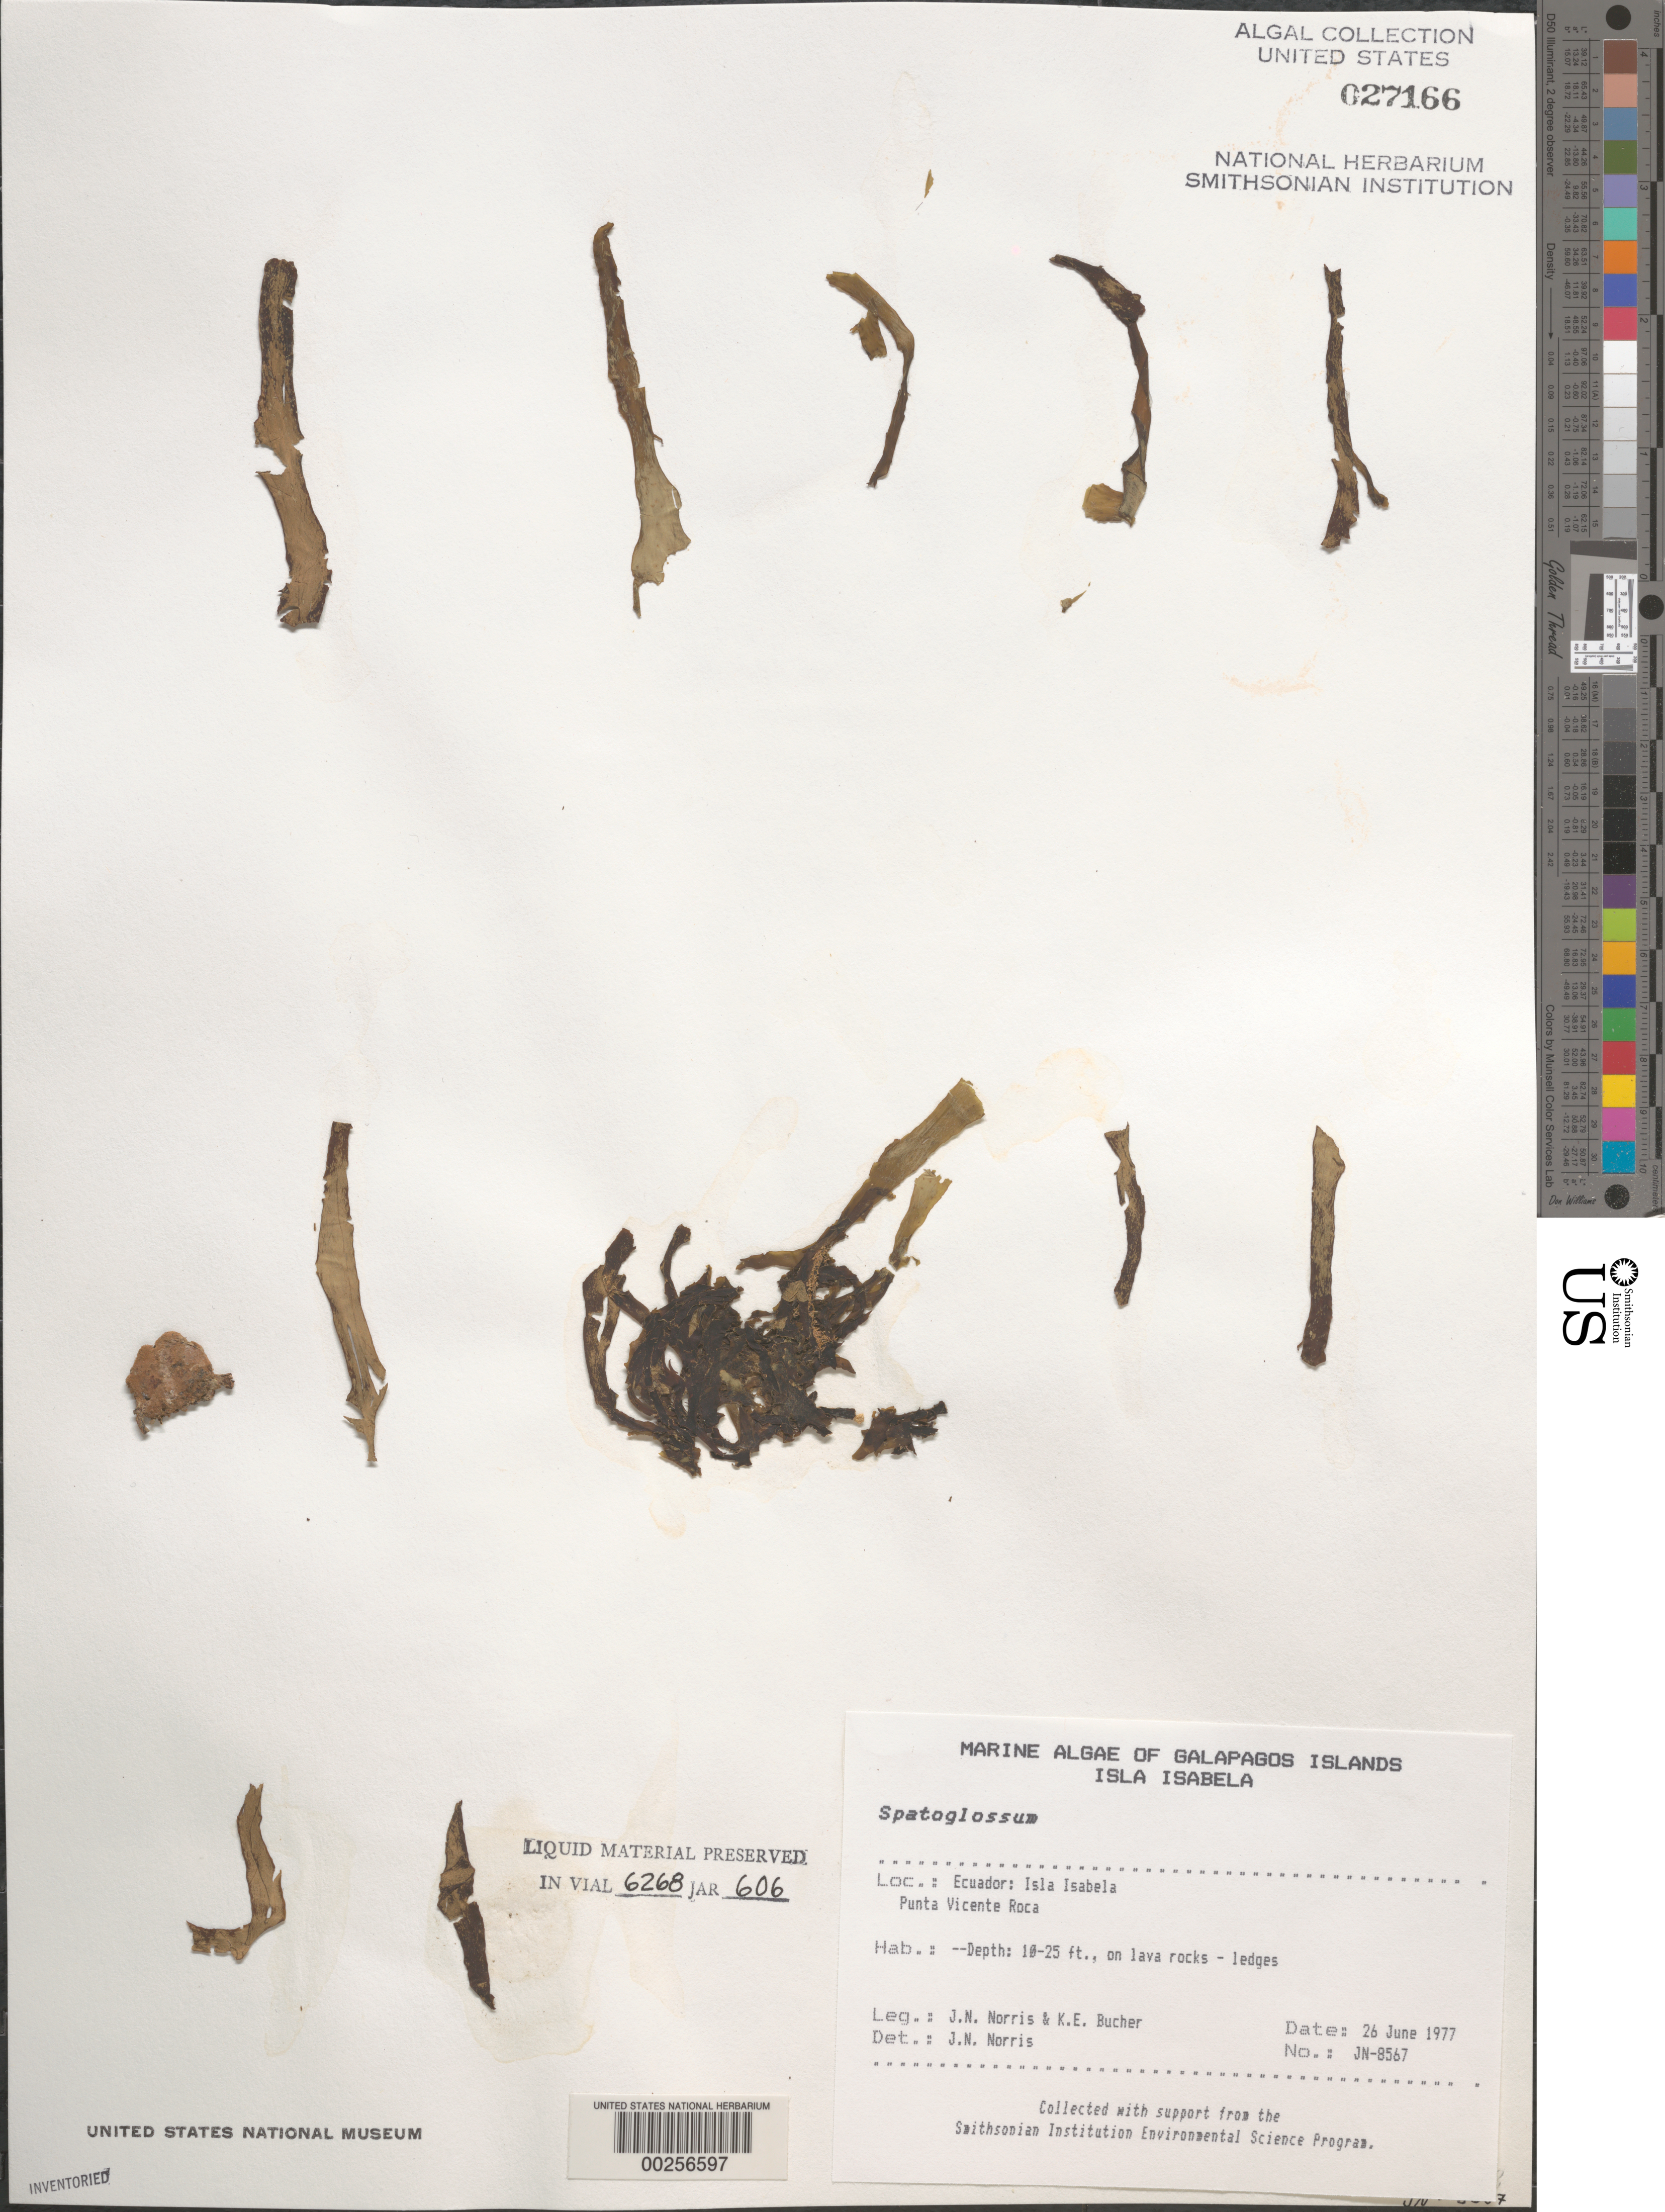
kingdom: Chromista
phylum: Ochrophyta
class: Phaeophyceae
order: Dictyotales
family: Dictyotaceae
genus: Spatoglossum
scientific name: Spatoglossum sp.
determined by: Norris, James N.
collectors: J. N. Norris & K. E. Bucher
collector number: JN-8567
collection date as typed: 26 Jun 1977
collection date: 1977-06-26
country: Ecuador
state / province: Colón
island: Isabela [Albemarle]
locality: Punta Vicente Roca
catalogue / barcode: US 27166